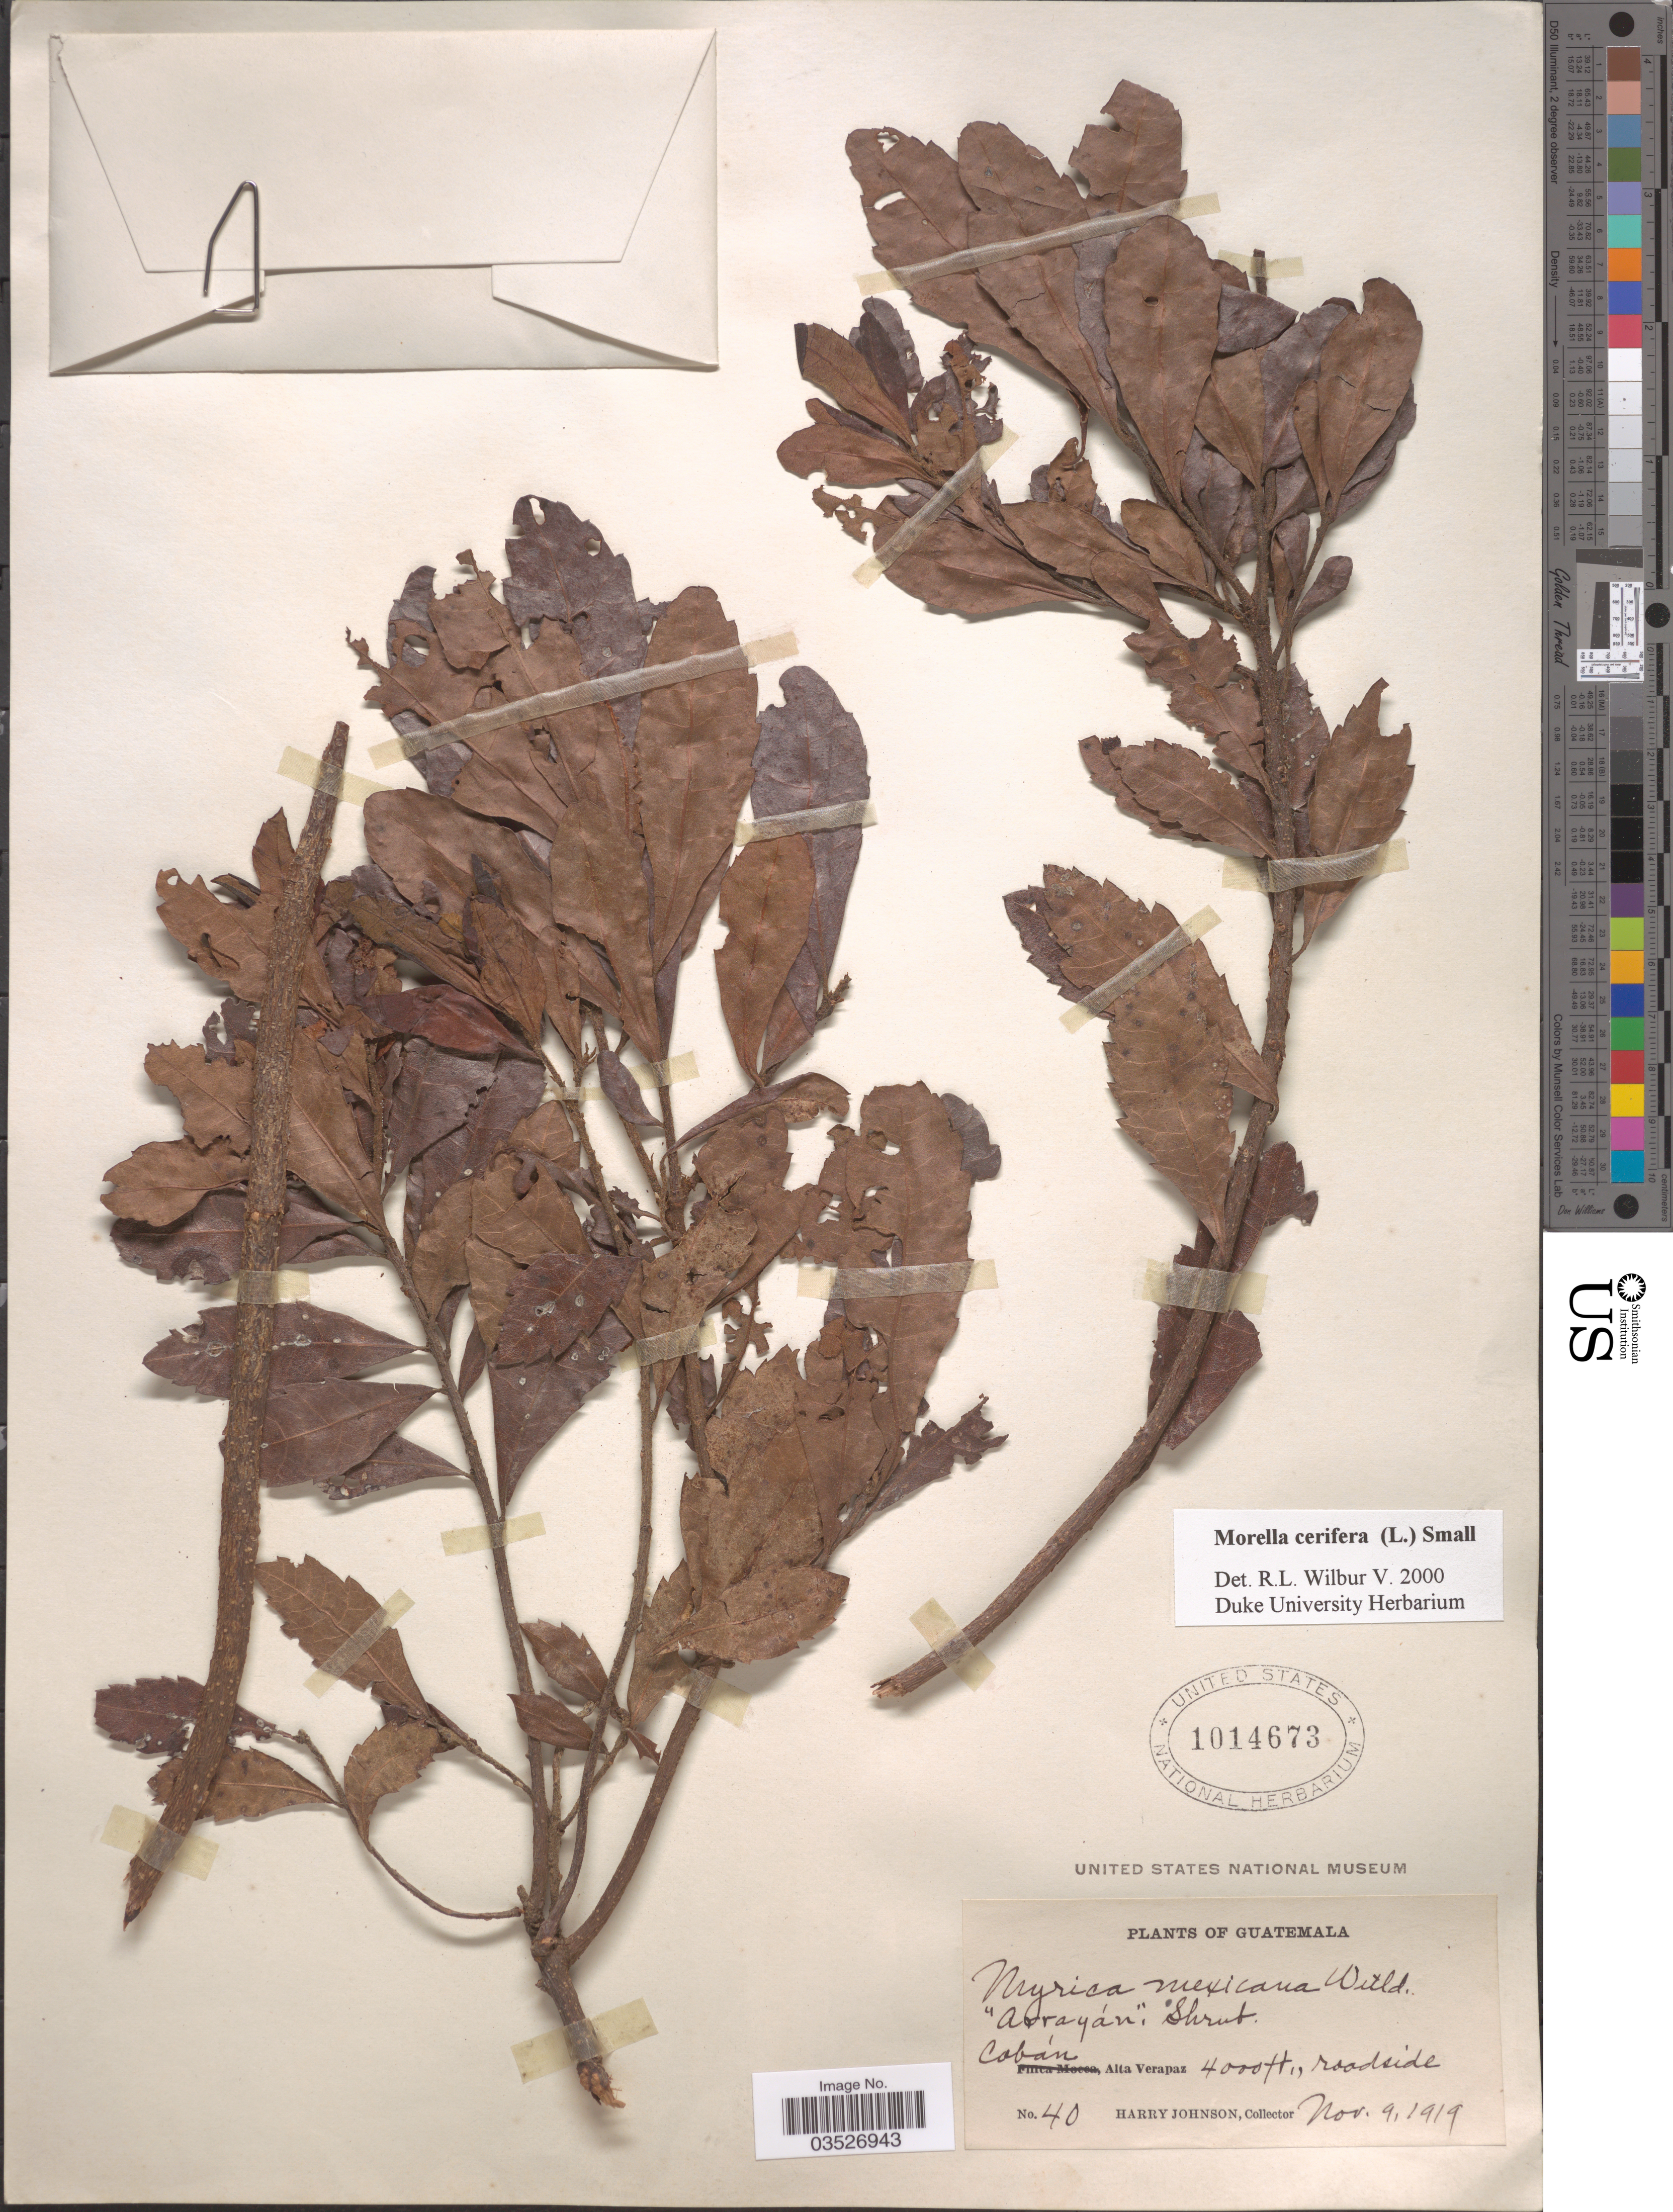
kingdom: Plantae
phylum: Tracheophyta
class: Magnoliopsida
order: Fagales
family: Myricaceae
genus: Morella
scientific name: Morella cerifera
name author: (L.) Small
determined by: Wilbur, R. L.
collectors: H. Johnson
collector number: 40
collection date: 1919-11-09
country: Guatemala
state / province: Alta Verapaz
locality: Cobán.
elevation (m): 1219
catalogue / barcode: US 1014673